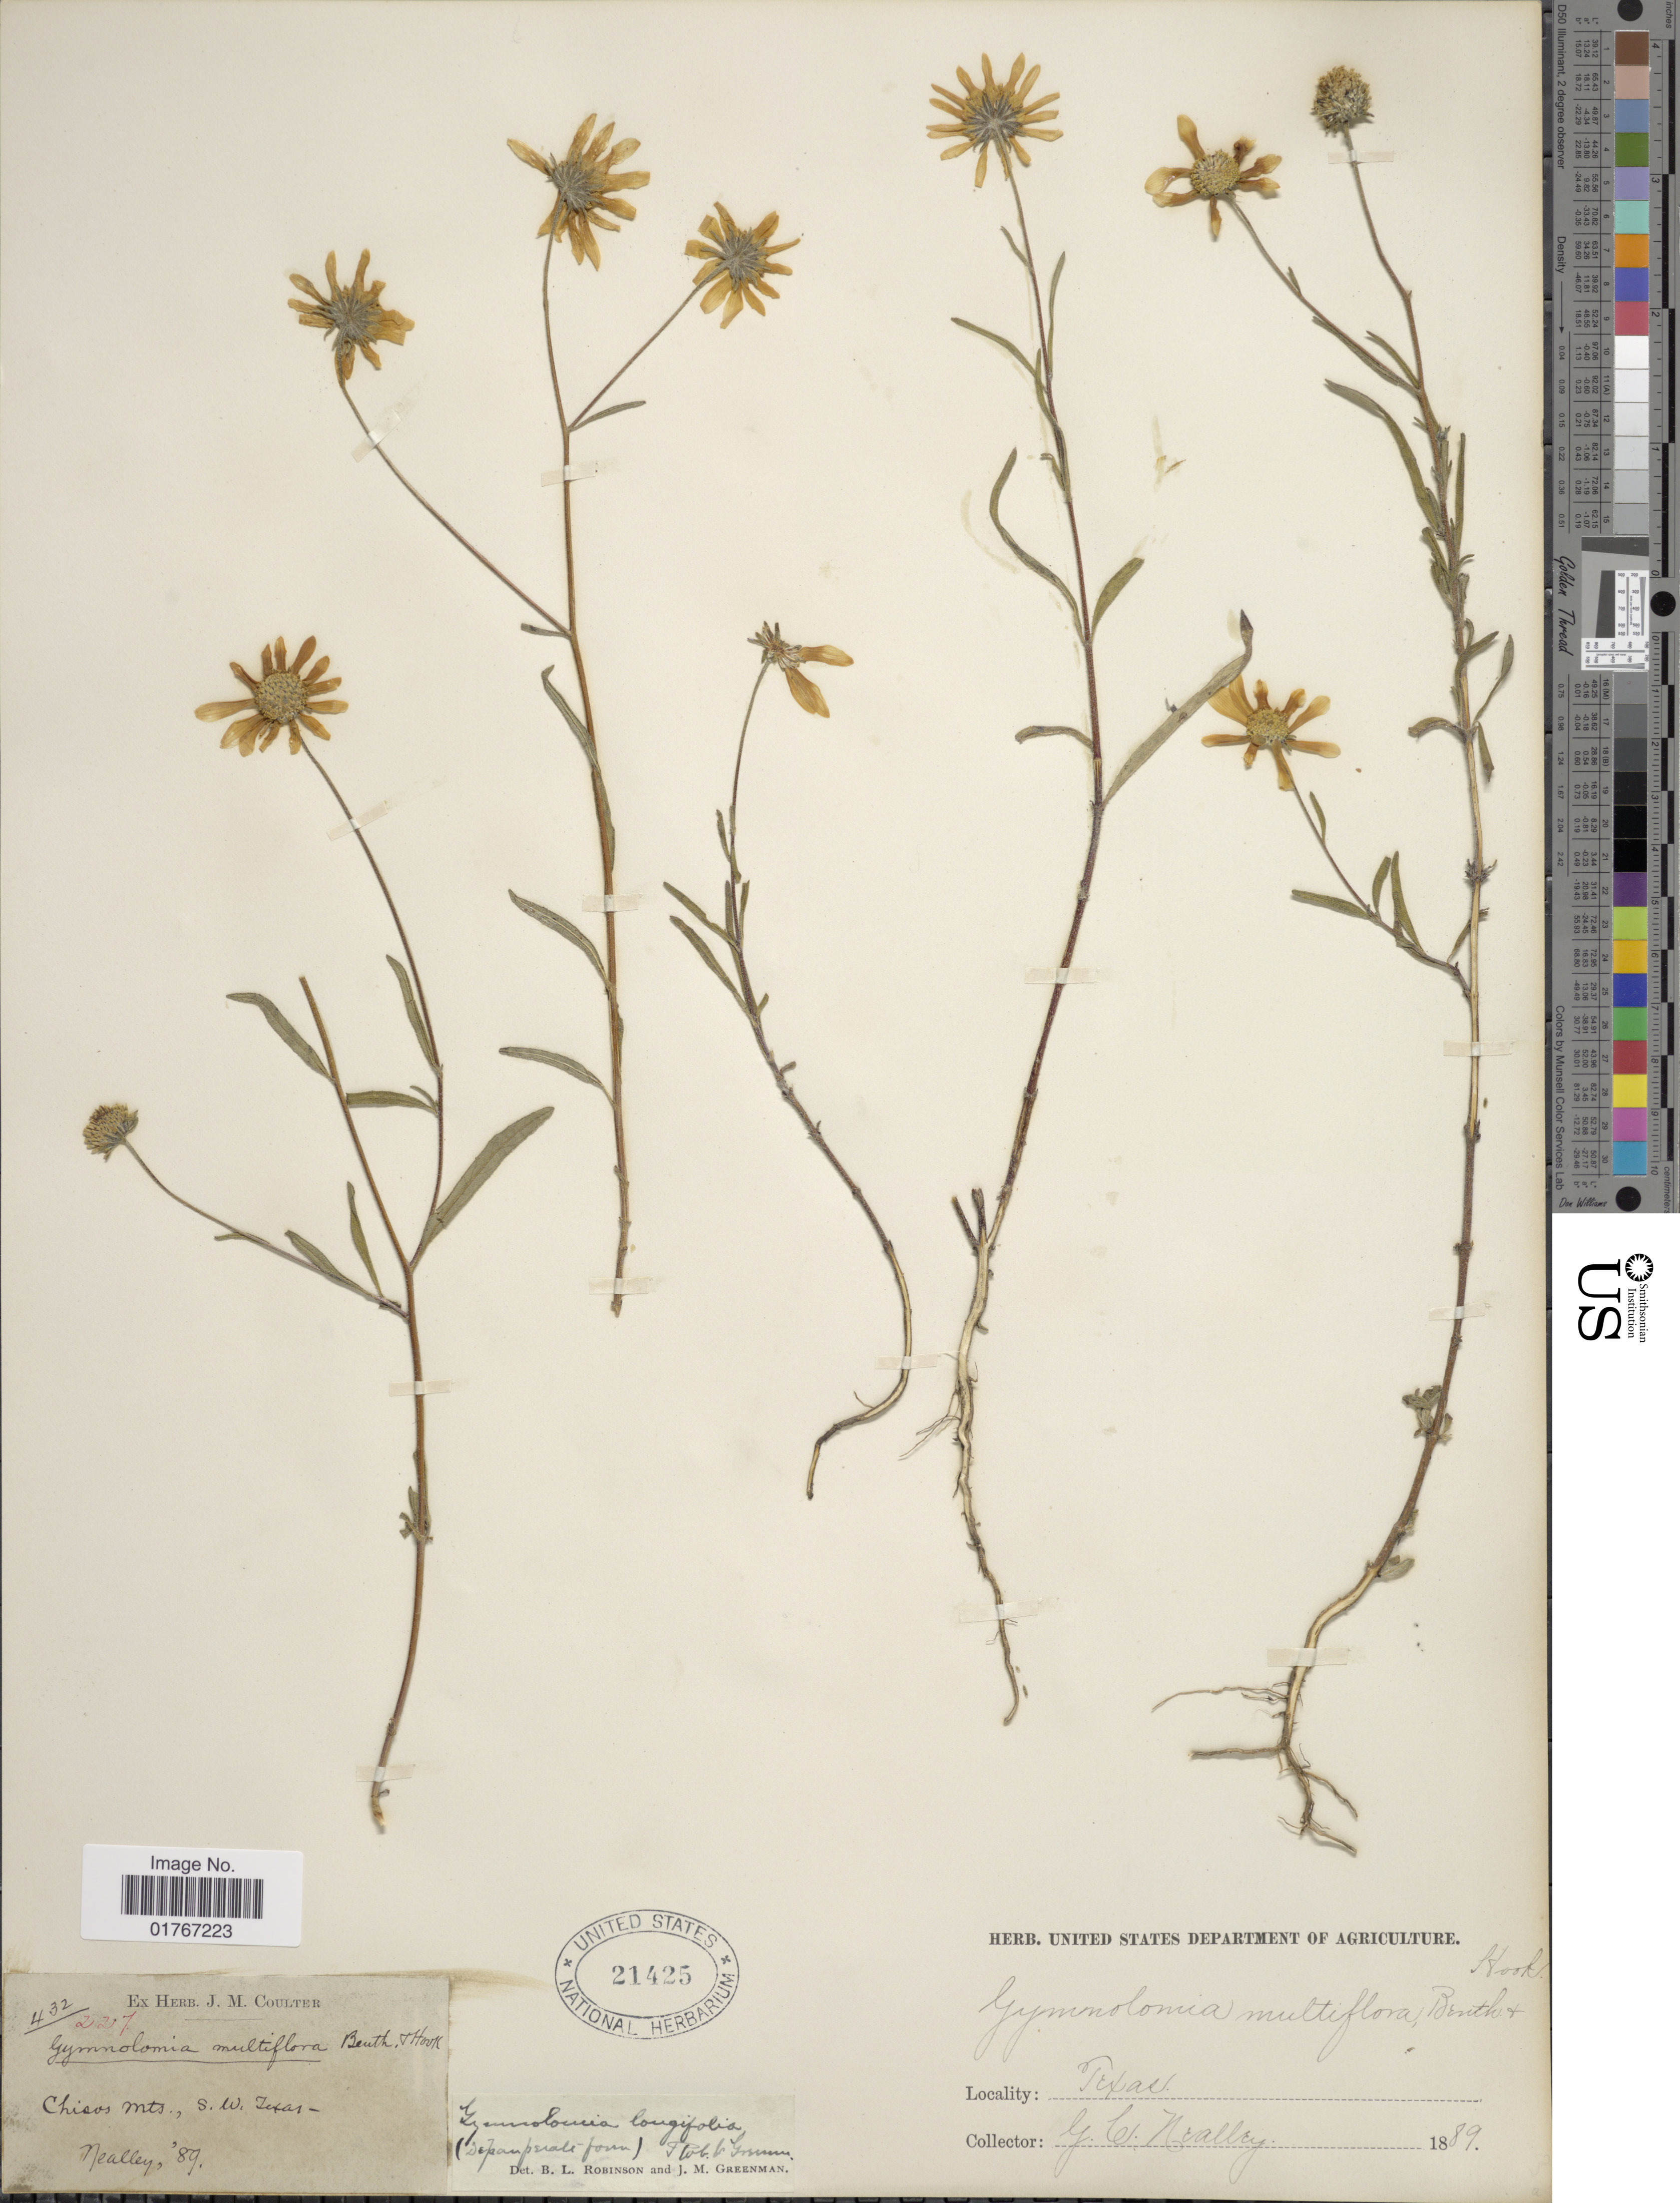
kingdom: Plantae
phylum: Tracheophyta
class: Magnoliopsida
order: Asterales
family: Asteraceae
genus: Heliomeris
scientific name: Heliomeris longifolia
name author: (B.L. Rob.) Cockerell & Greenm.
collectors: G. C. Nealley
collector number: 432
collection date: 1889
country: United States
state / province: Texas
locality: Chisos Mts, S.W. Texas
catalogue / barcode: US 21425